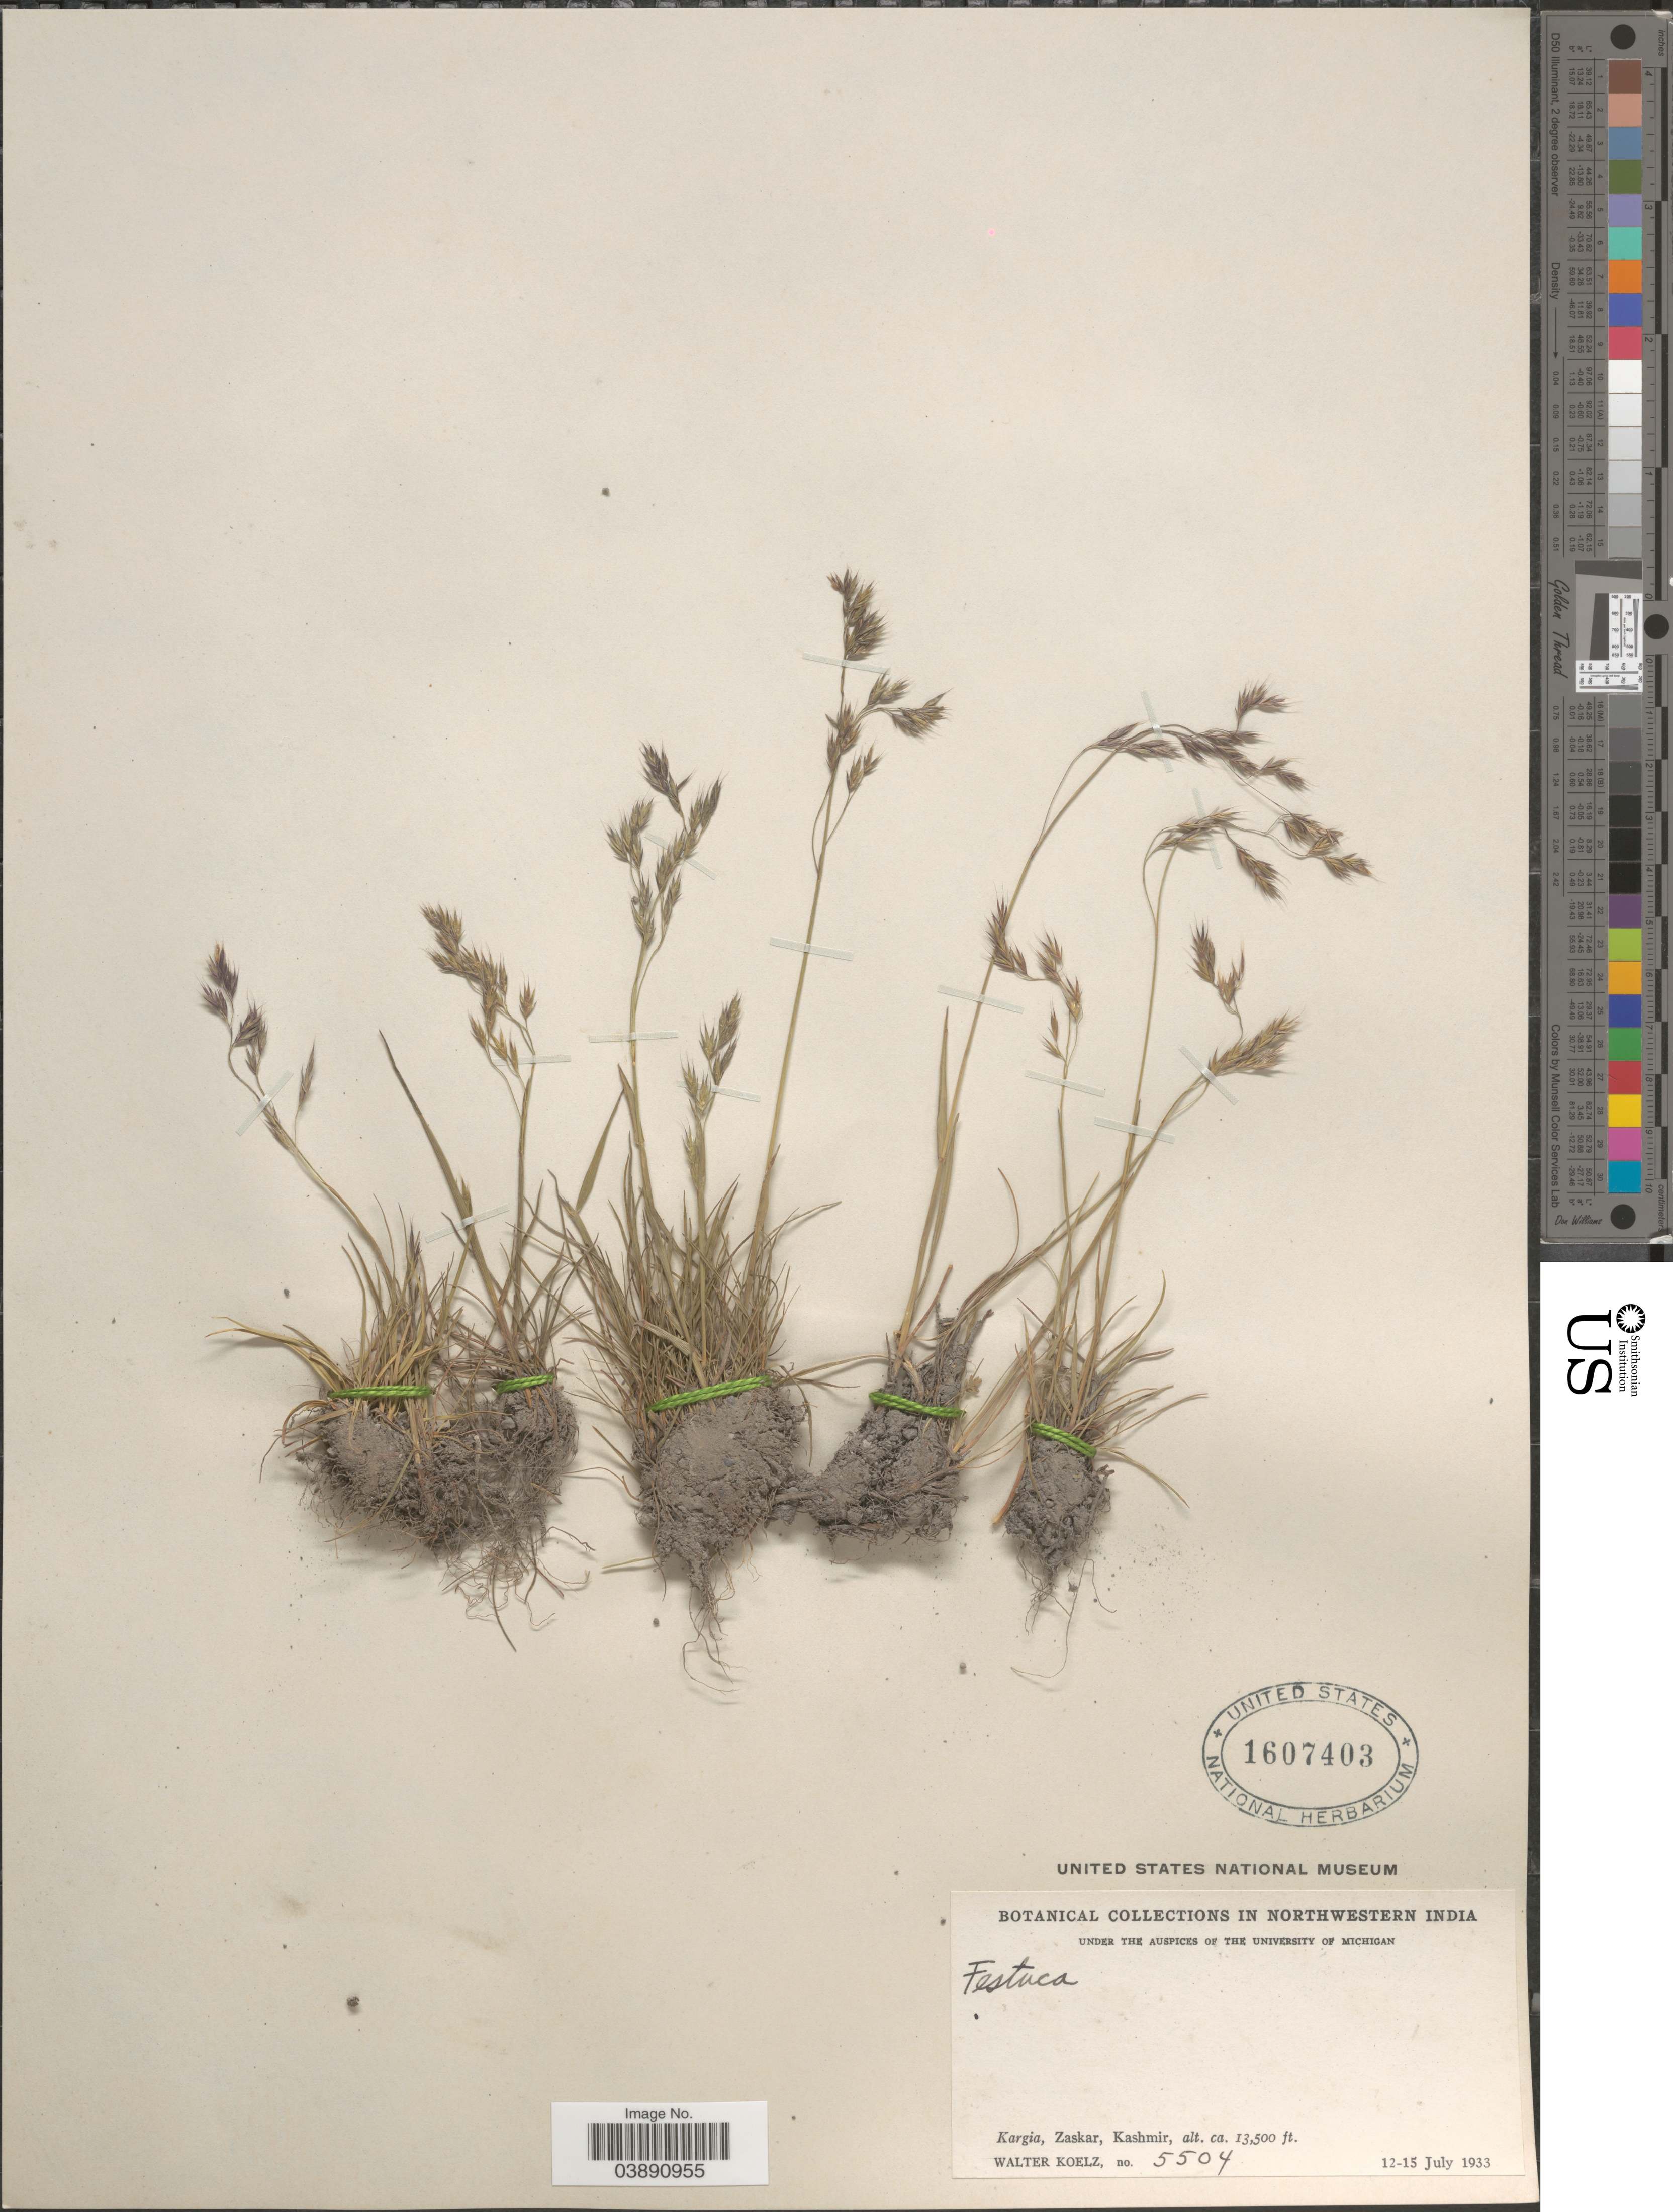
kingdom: Plantae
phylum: Tracheophyta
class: Liliopsida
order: Poales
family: Poaceae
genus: Festuca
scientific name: Festuca nitidula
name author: Stapf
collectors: W. N. Koelz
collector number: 5504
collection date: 1933-07-12/1933-07-15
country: India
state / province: Jammu and Kashmir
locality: Northwestern India. Kargia, Zaskar, Kashmir.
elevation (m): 4115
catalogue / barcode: US 1607403